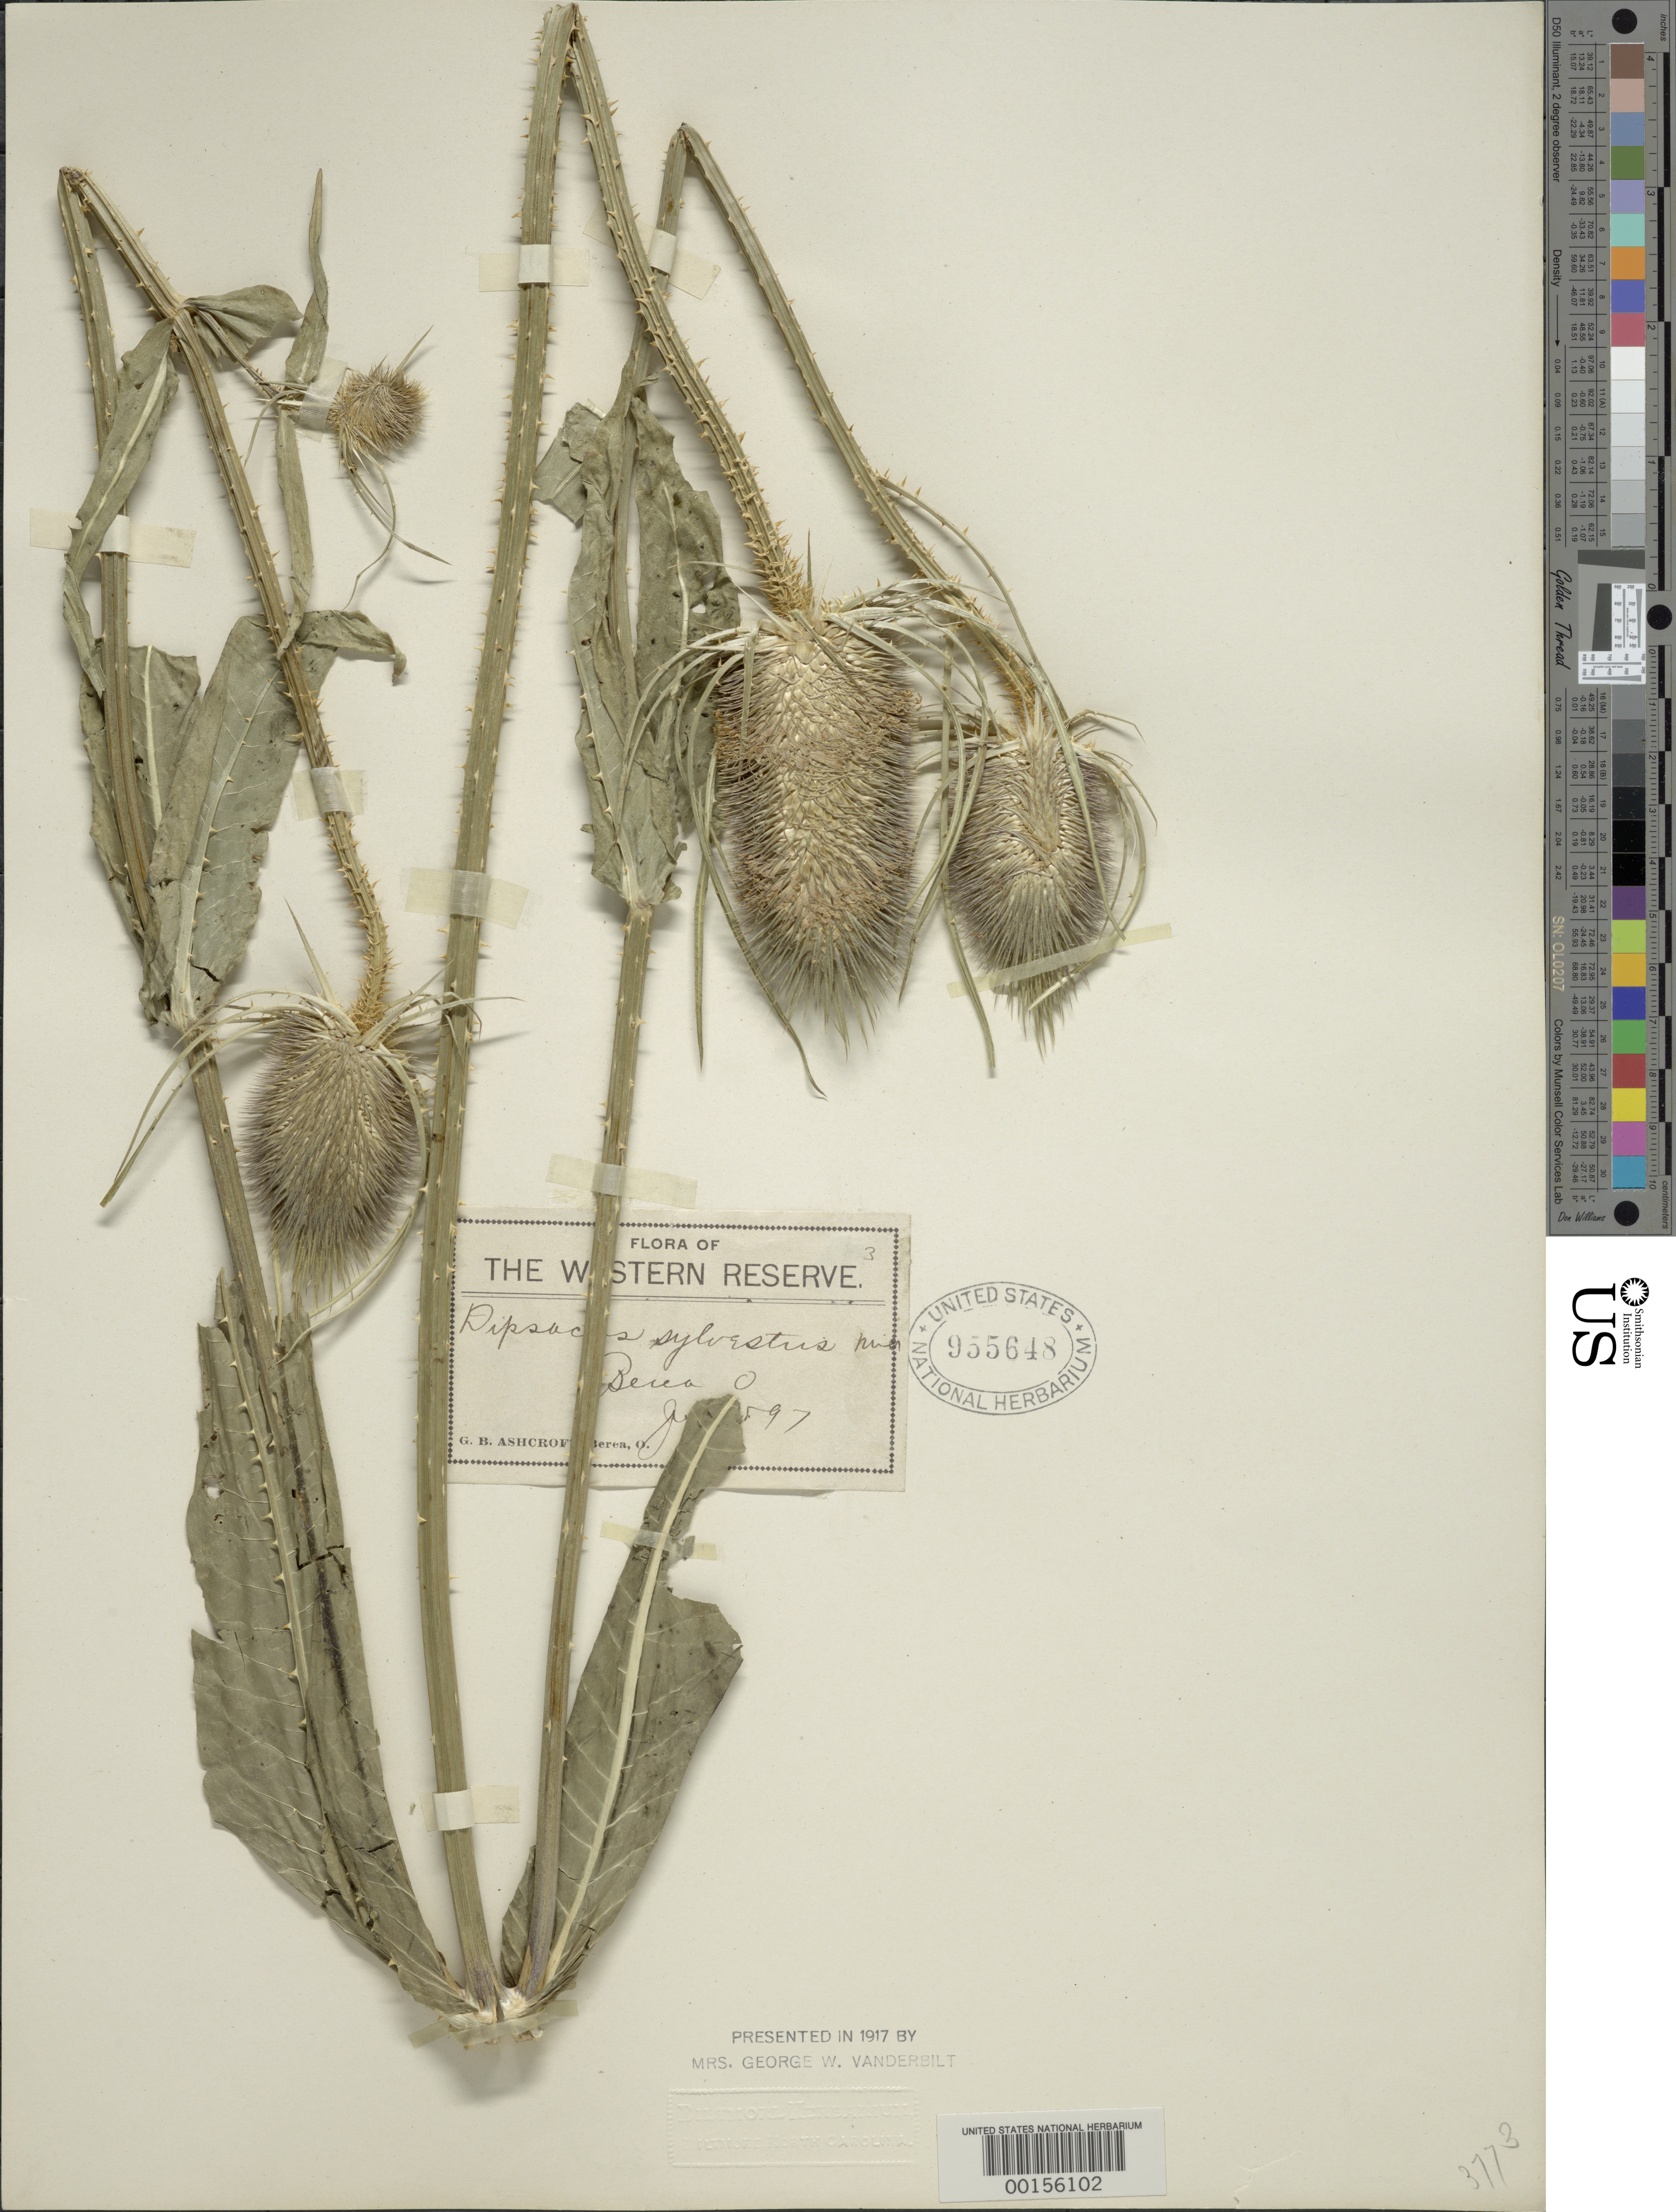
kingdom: Plantae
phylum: Tracheophyta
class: Magnoliopsida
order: Dipsacales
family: Caprifoliaceae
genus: Dipsacus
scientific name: Dipsacus sylvestris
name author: Huds.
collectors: G. Ashcroft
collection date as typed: Jun 1897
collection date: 1897-06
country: United States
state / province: Ohio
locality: Berea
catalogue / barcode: US 955648